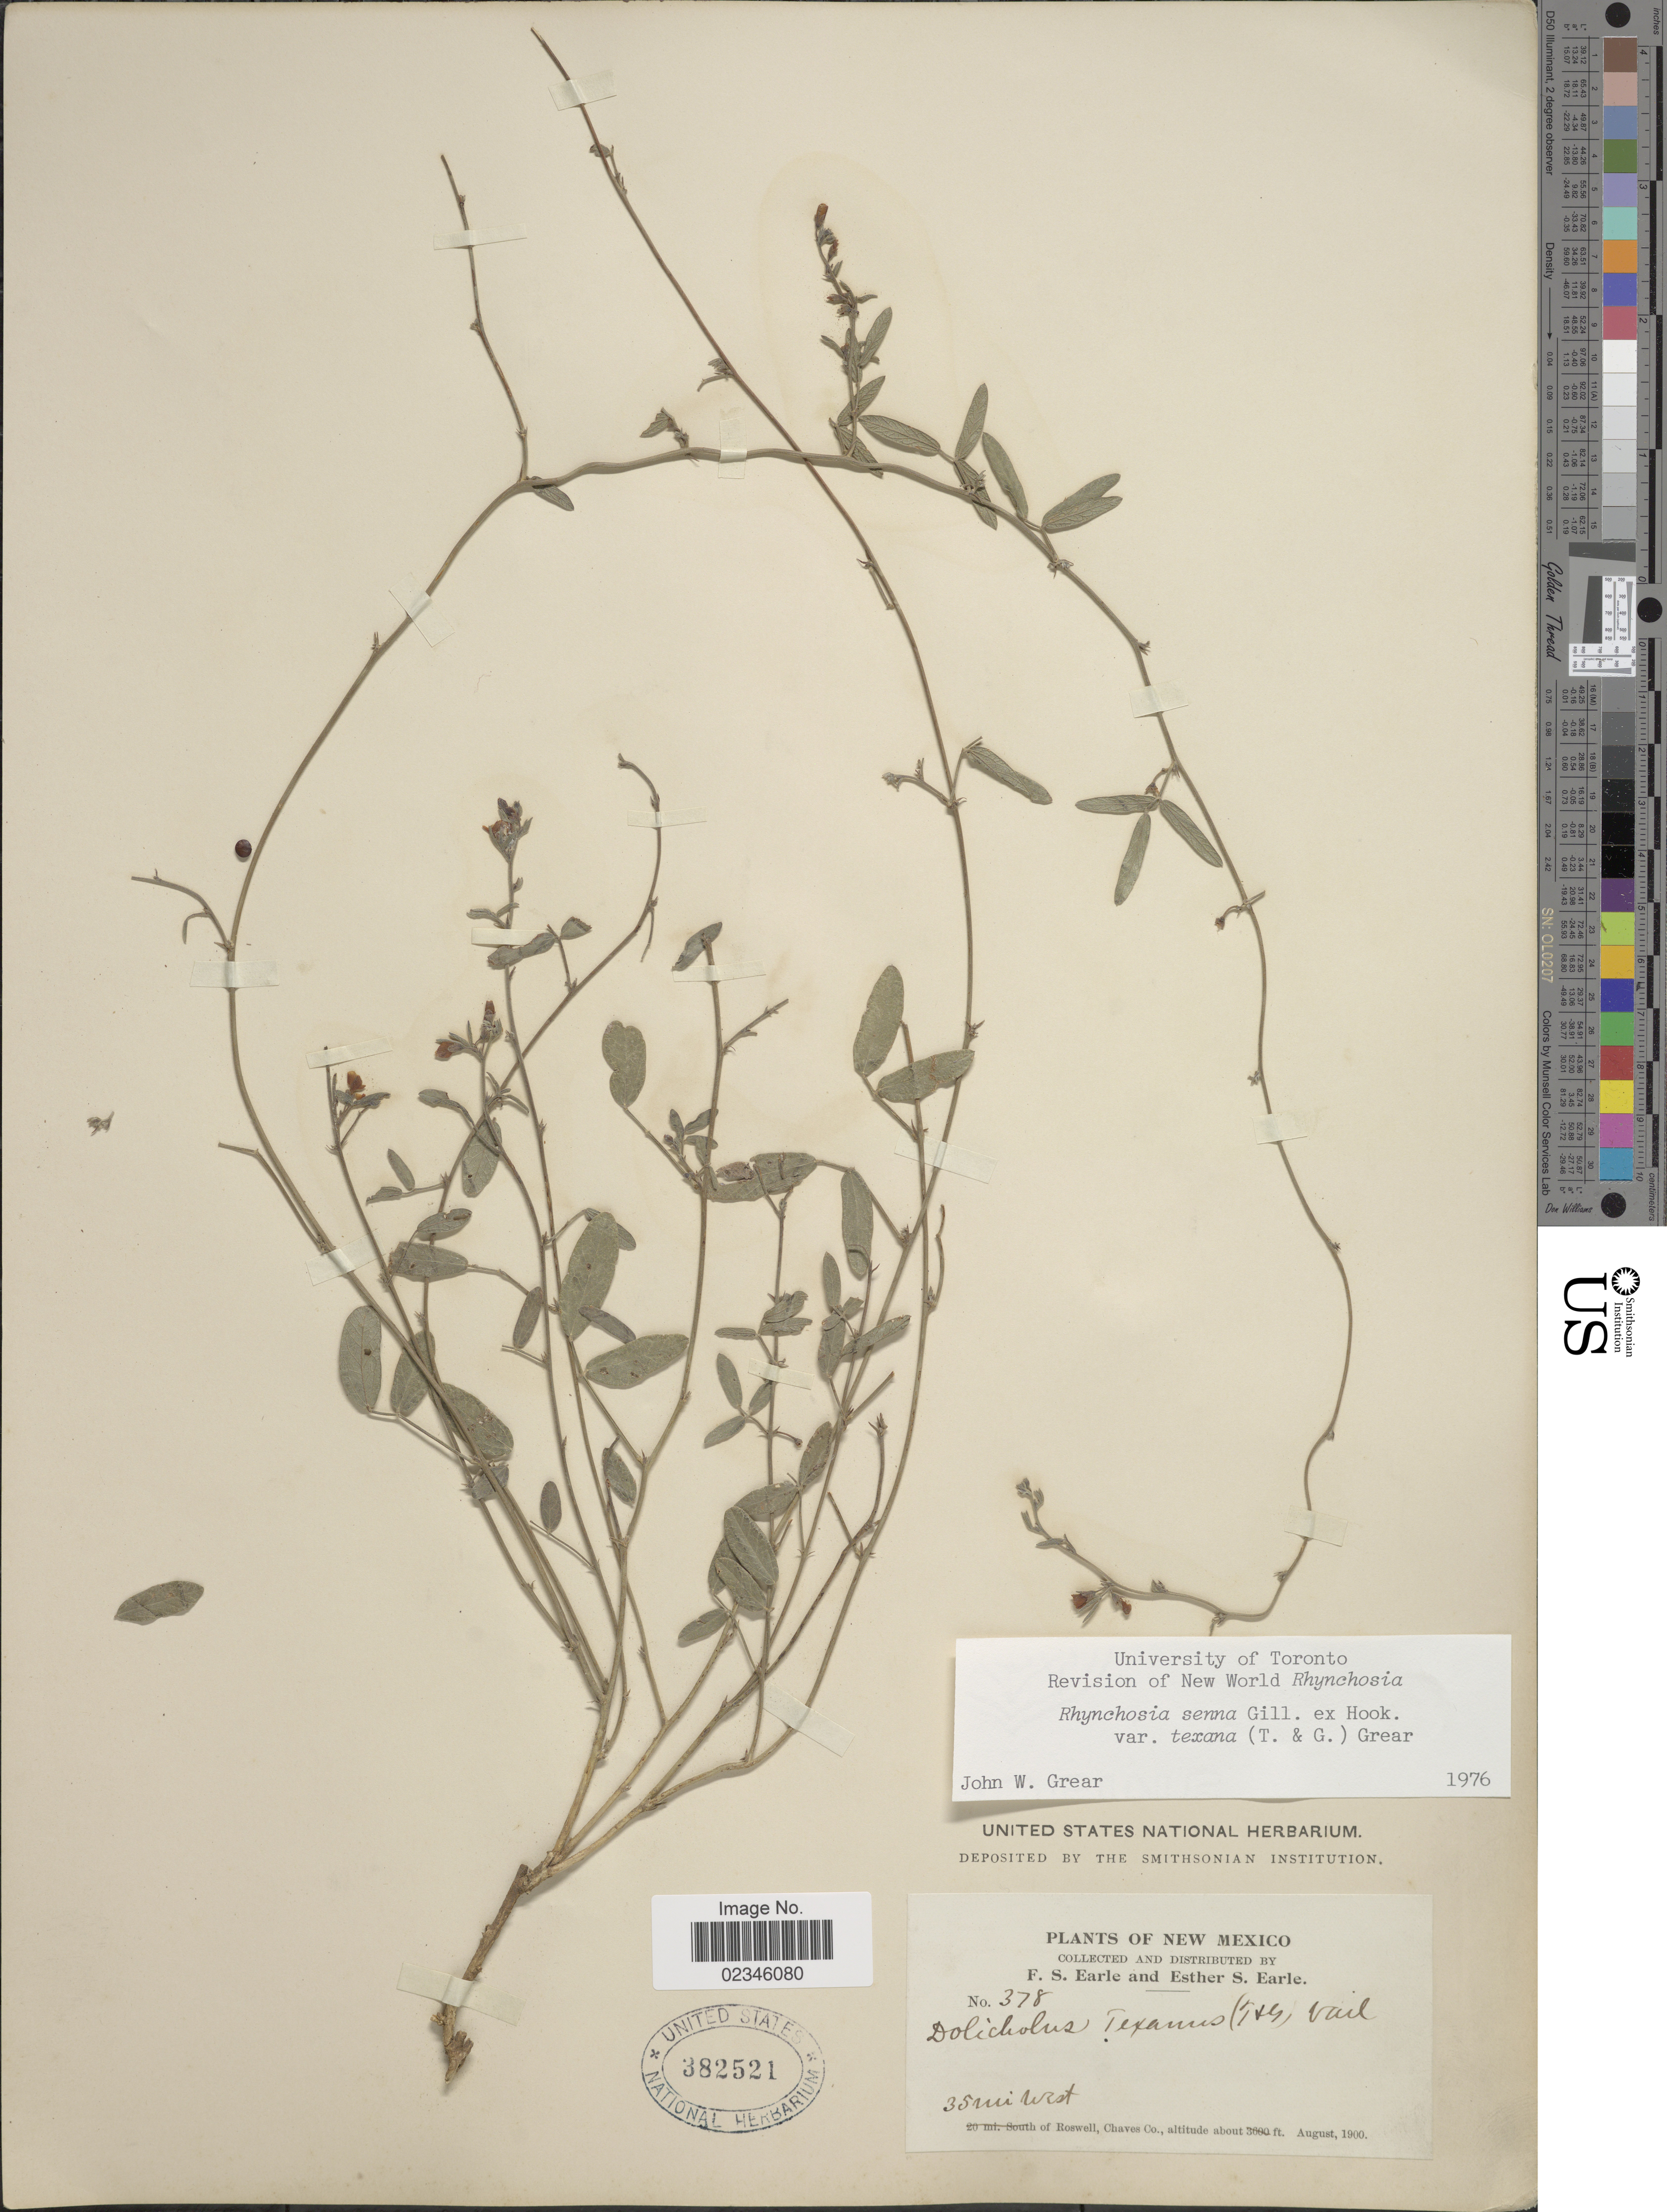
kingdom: Plantae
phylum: Tracheophyta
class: Magnoliopsida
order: Fabales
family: Fabaceae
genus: Rhynchosia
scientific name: Rhynchosia senna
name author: Gillies ex Hook.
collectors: F. S. Earle & E. S. Earle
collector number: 378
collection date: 1900-08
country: United States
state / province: New Mexico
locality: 35 mi West of Roswell, Chaves Co.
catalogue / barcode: US 382521